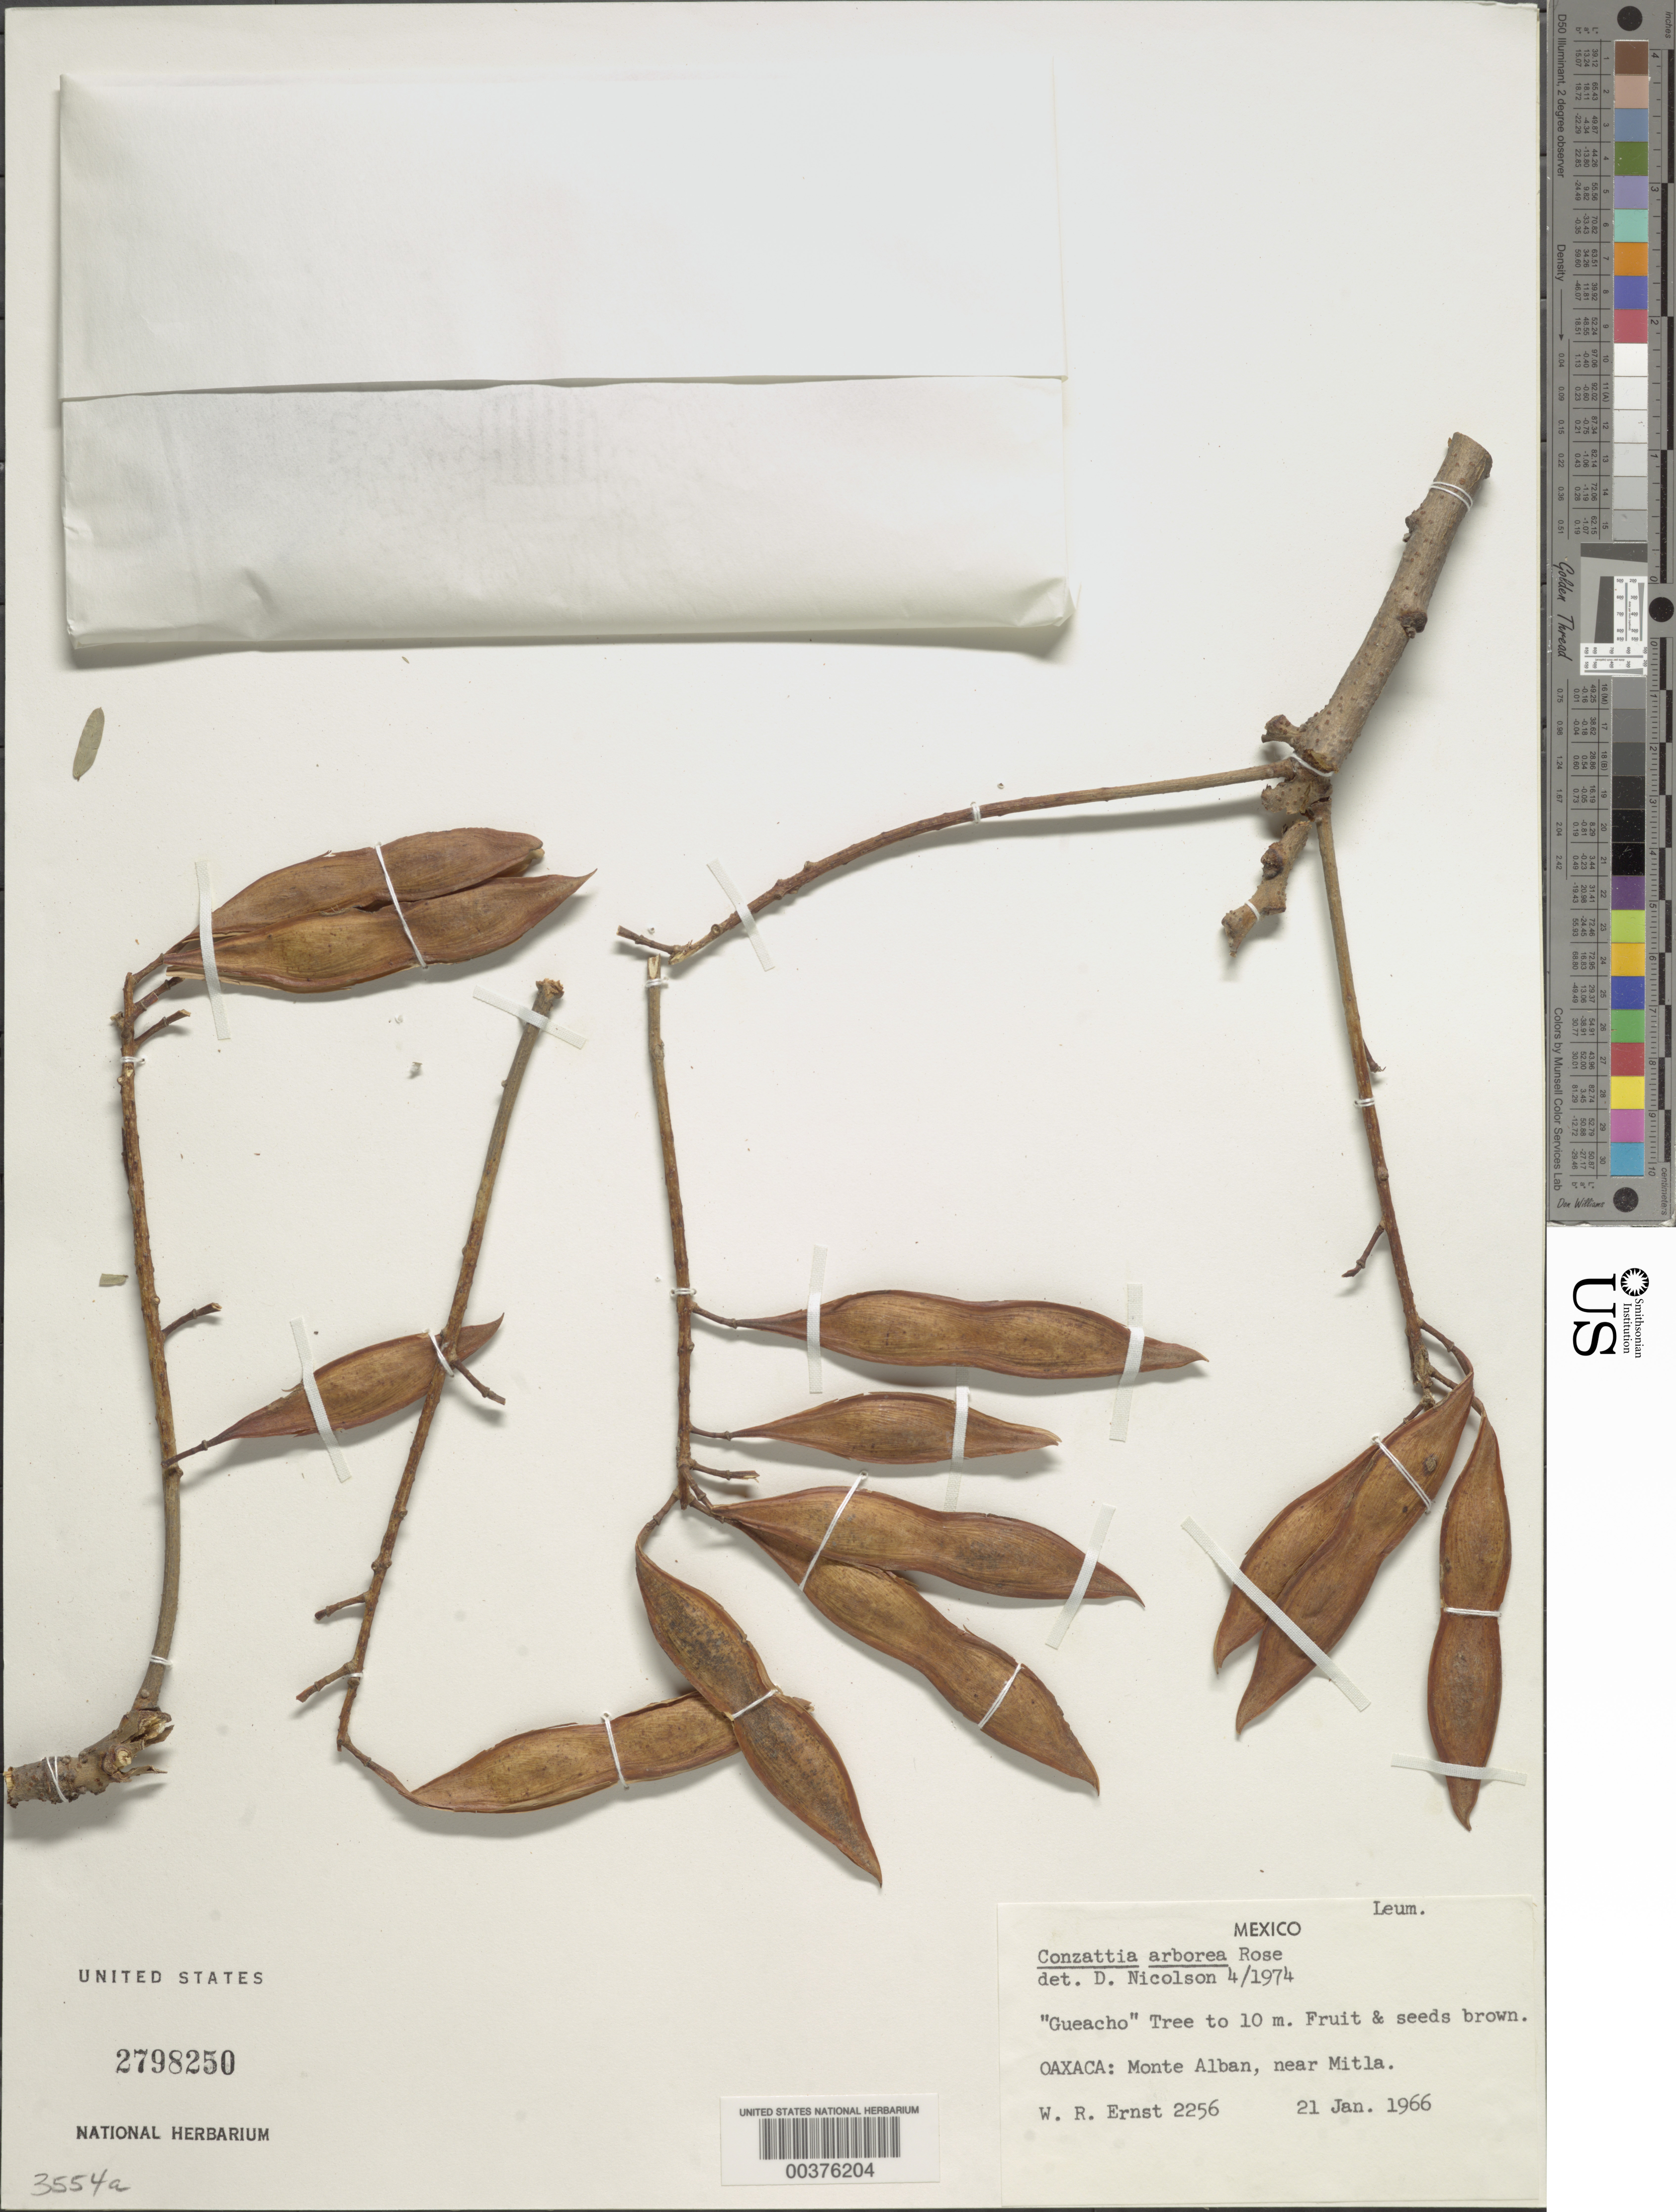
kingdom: Plantae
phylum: Tracheophyta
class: Magnoliopsida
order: Fabales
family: Fabaceae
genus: Conzattia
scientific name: Conzattia arborea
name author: Rose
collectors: W. R. Ernst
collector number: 2256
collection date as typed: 21 Jan 1966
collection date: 1966-01-21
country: Mexico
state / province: Oaxaca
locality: Monte alban, near mitla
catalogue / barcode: US 2798250